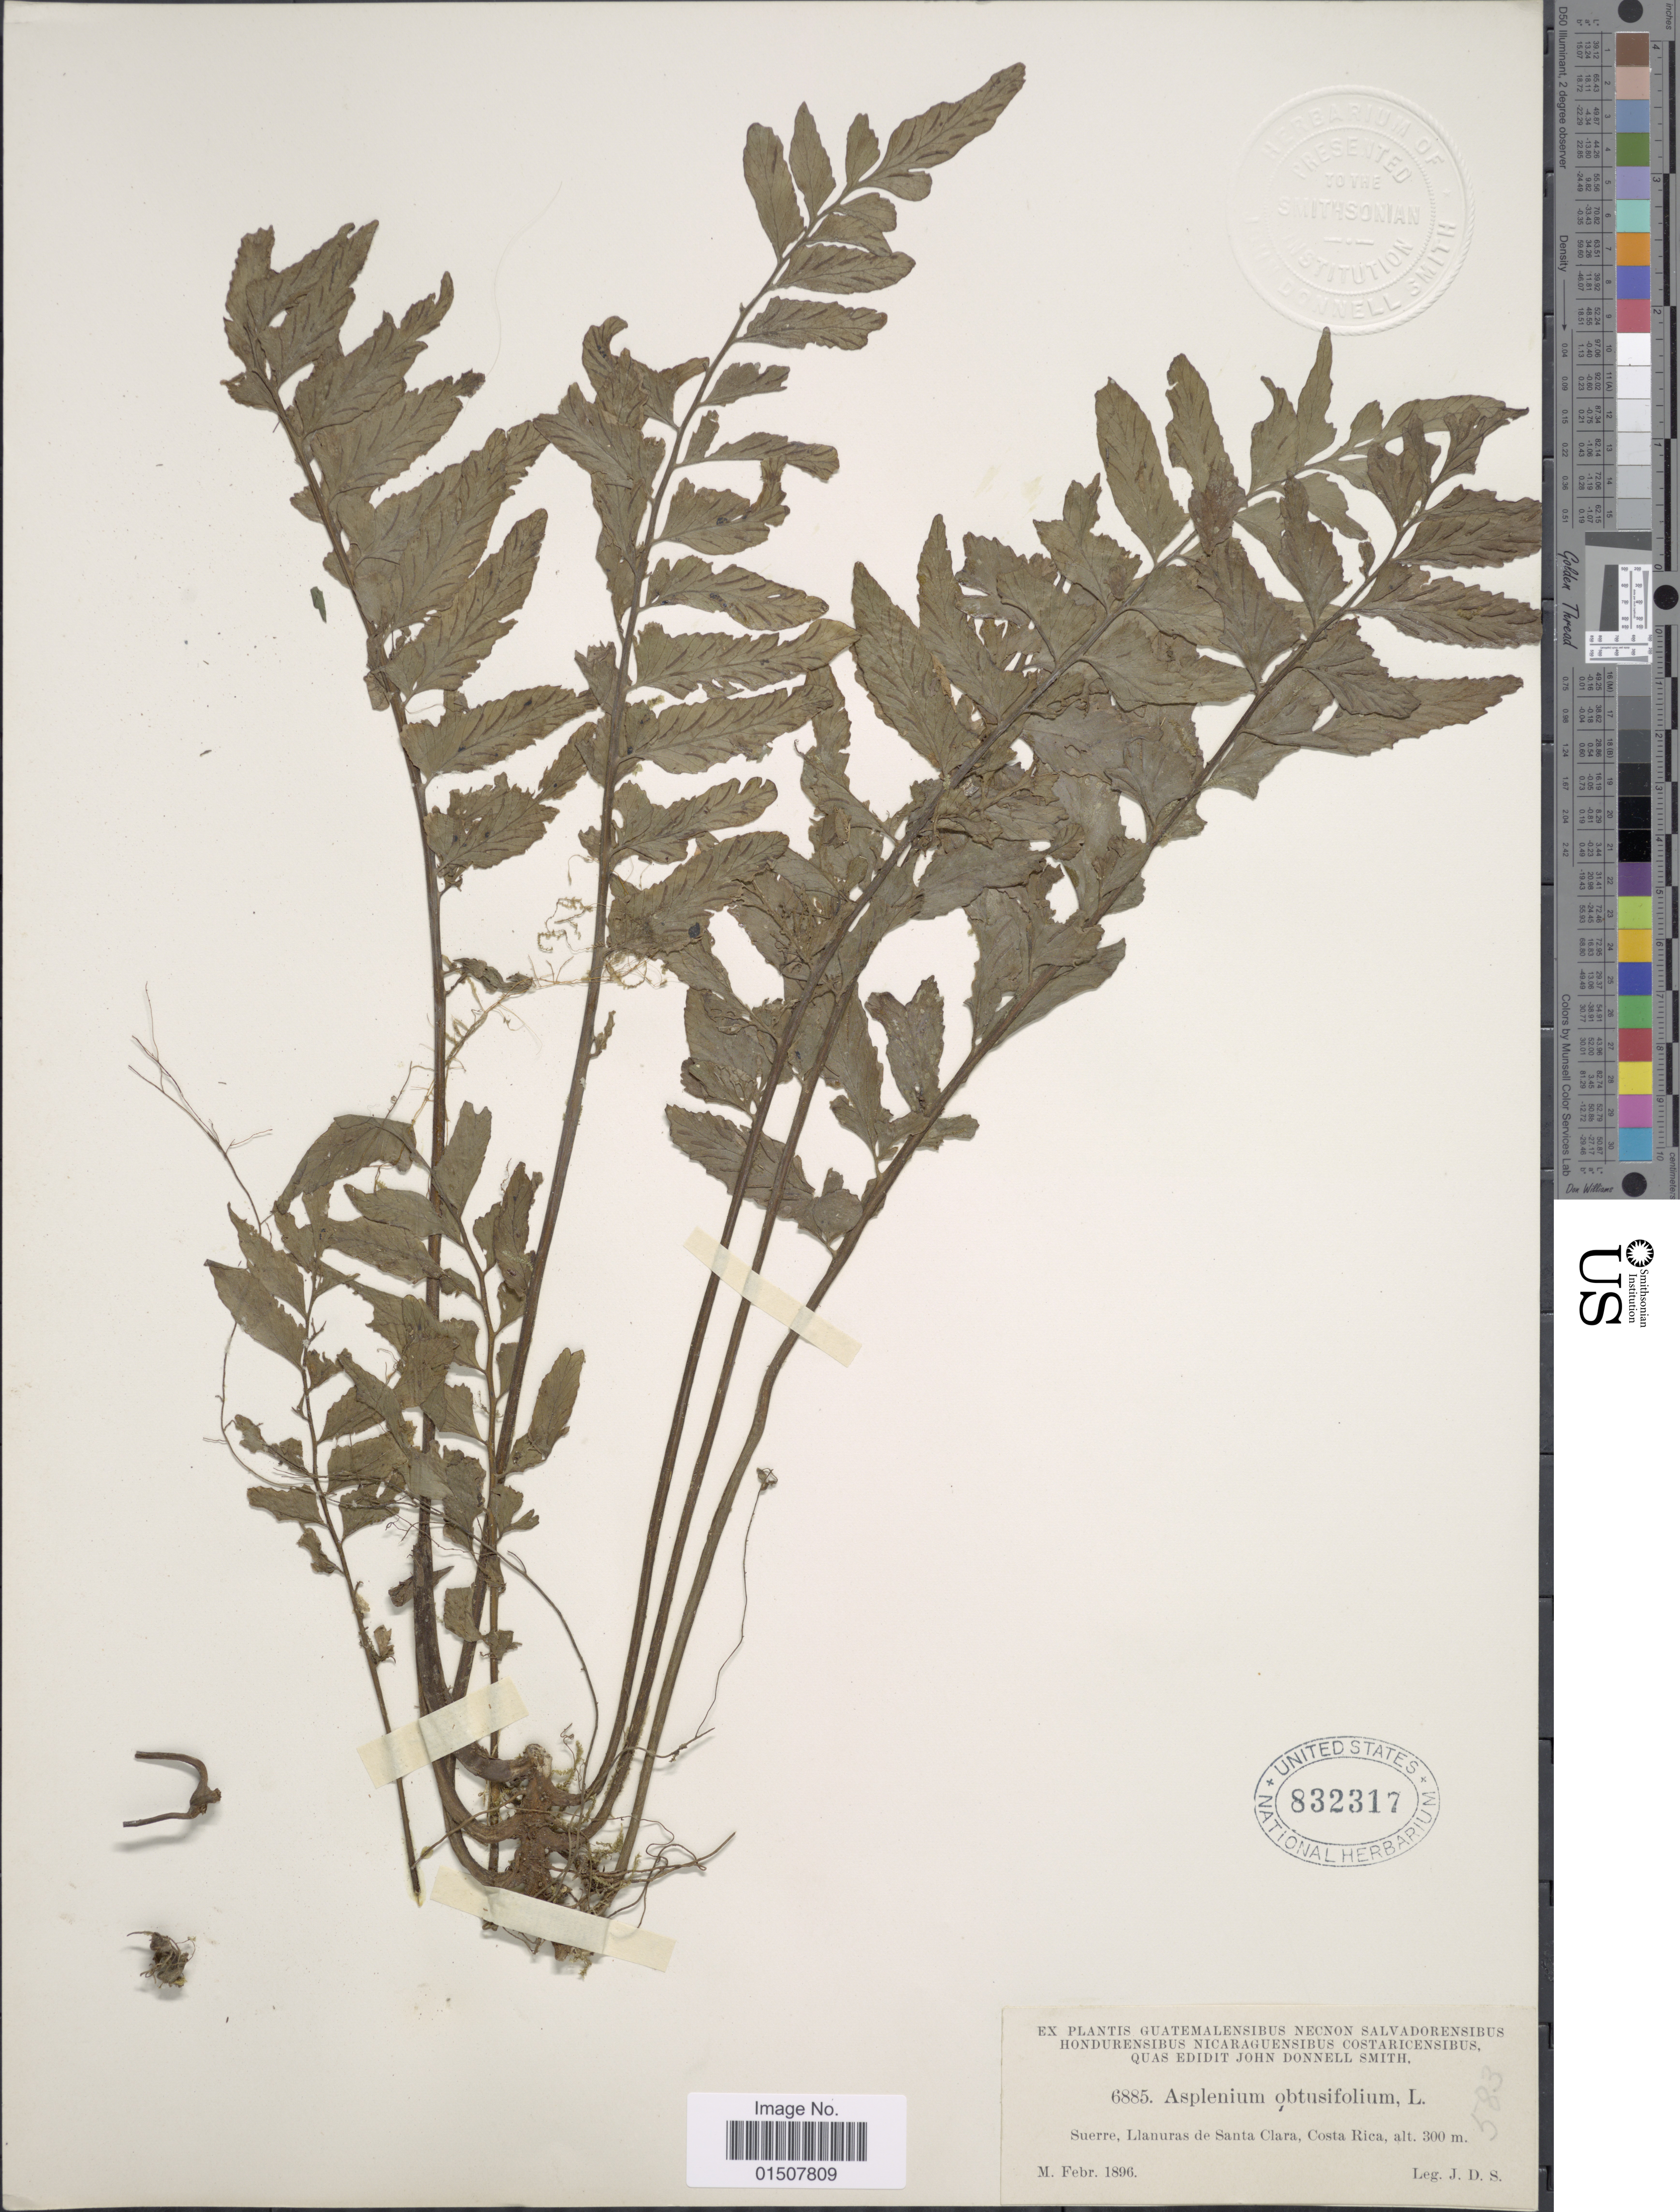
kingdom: Plantae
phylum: Tracheophyta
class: Polypodiopsida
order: Polypodiales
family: Aspleniaceae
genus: Asplenium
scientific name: Asplenium riparium Brack., nom. illeg.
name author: Brack. in Wilkes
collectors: J. Donnell Smith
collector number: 6885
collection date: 1896-02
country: Costa Rica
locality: Suerre, Llanuras de Santa Clara, Costa RIca.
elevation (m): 300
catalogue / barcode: US 832317